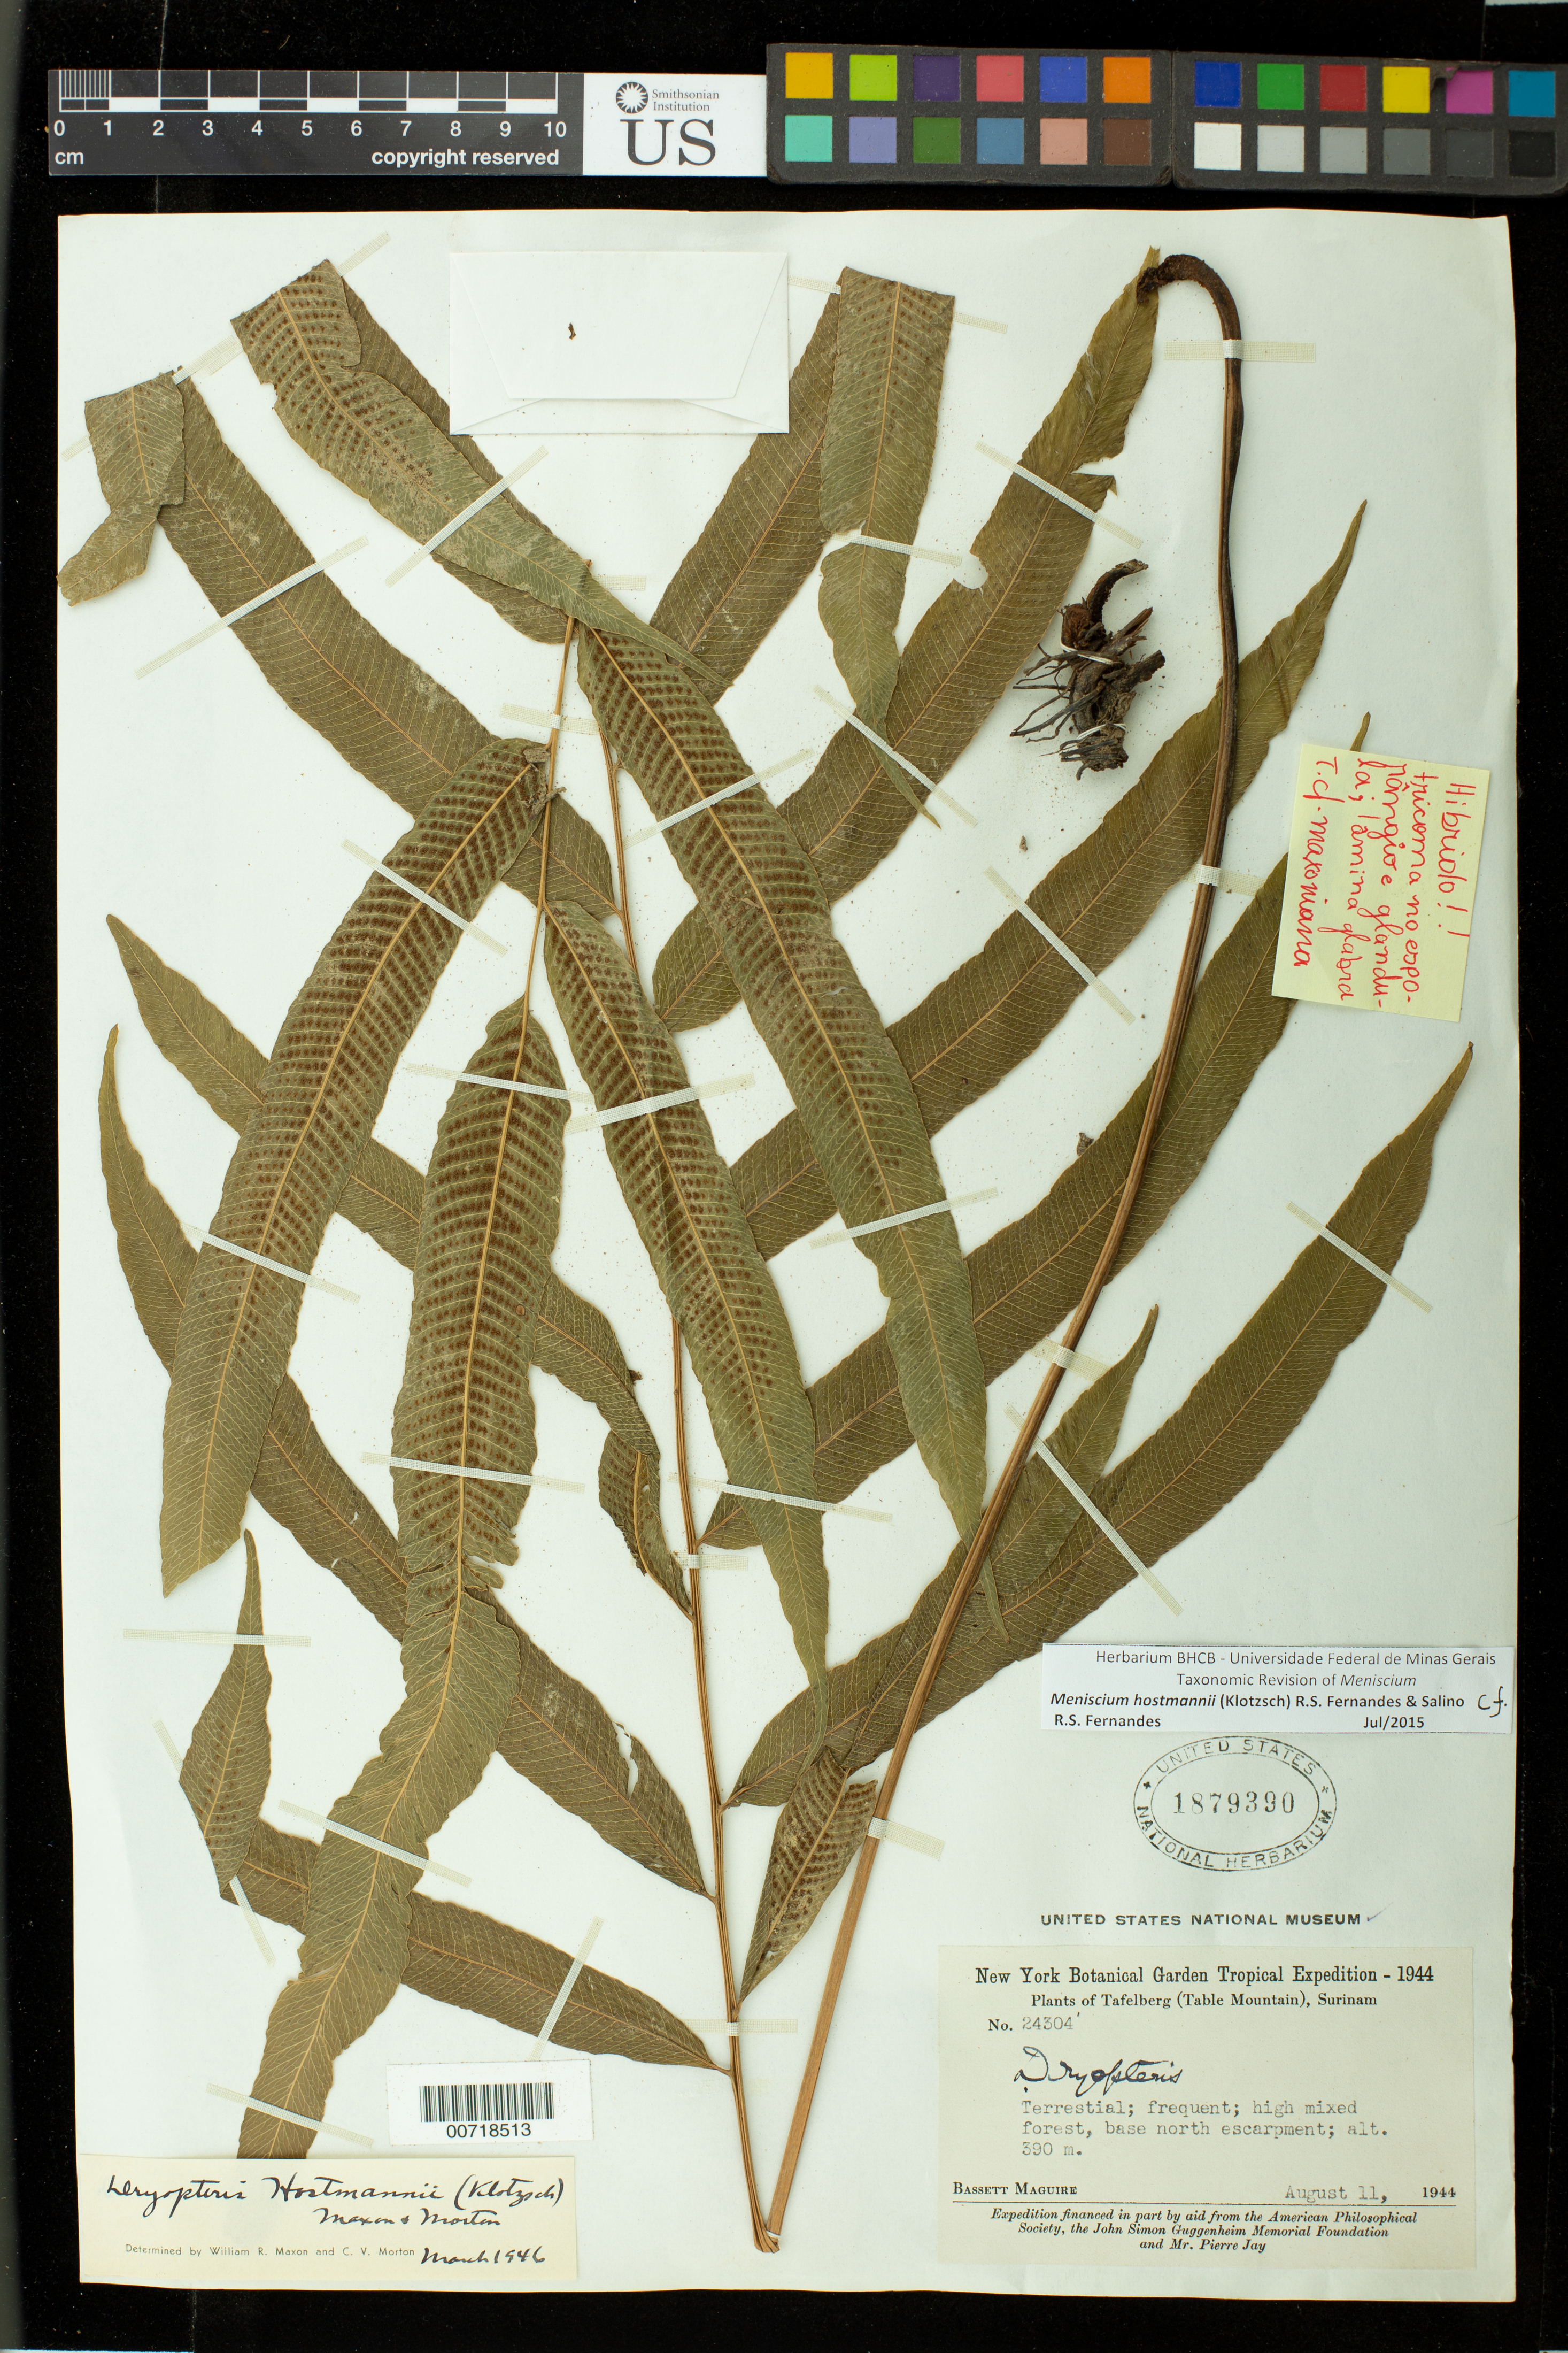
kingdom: Plantae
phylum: Tracheophyta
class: Polypodiopsida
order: Polypodiales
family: Thelypteridaceae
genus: Meniscium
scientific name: Meniscium hostmannii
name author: (Klotzsch) R.S. Fernandes & Salino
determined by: Fernandes, R. S.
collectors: B. Maguire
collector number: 24304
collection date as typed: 11-Aug-44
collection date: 1944-08-11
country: Suriname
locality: Tafelberg (Table Mountain), north escarpment base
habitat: High mixed forest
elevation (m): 390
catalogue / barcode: US 1879390